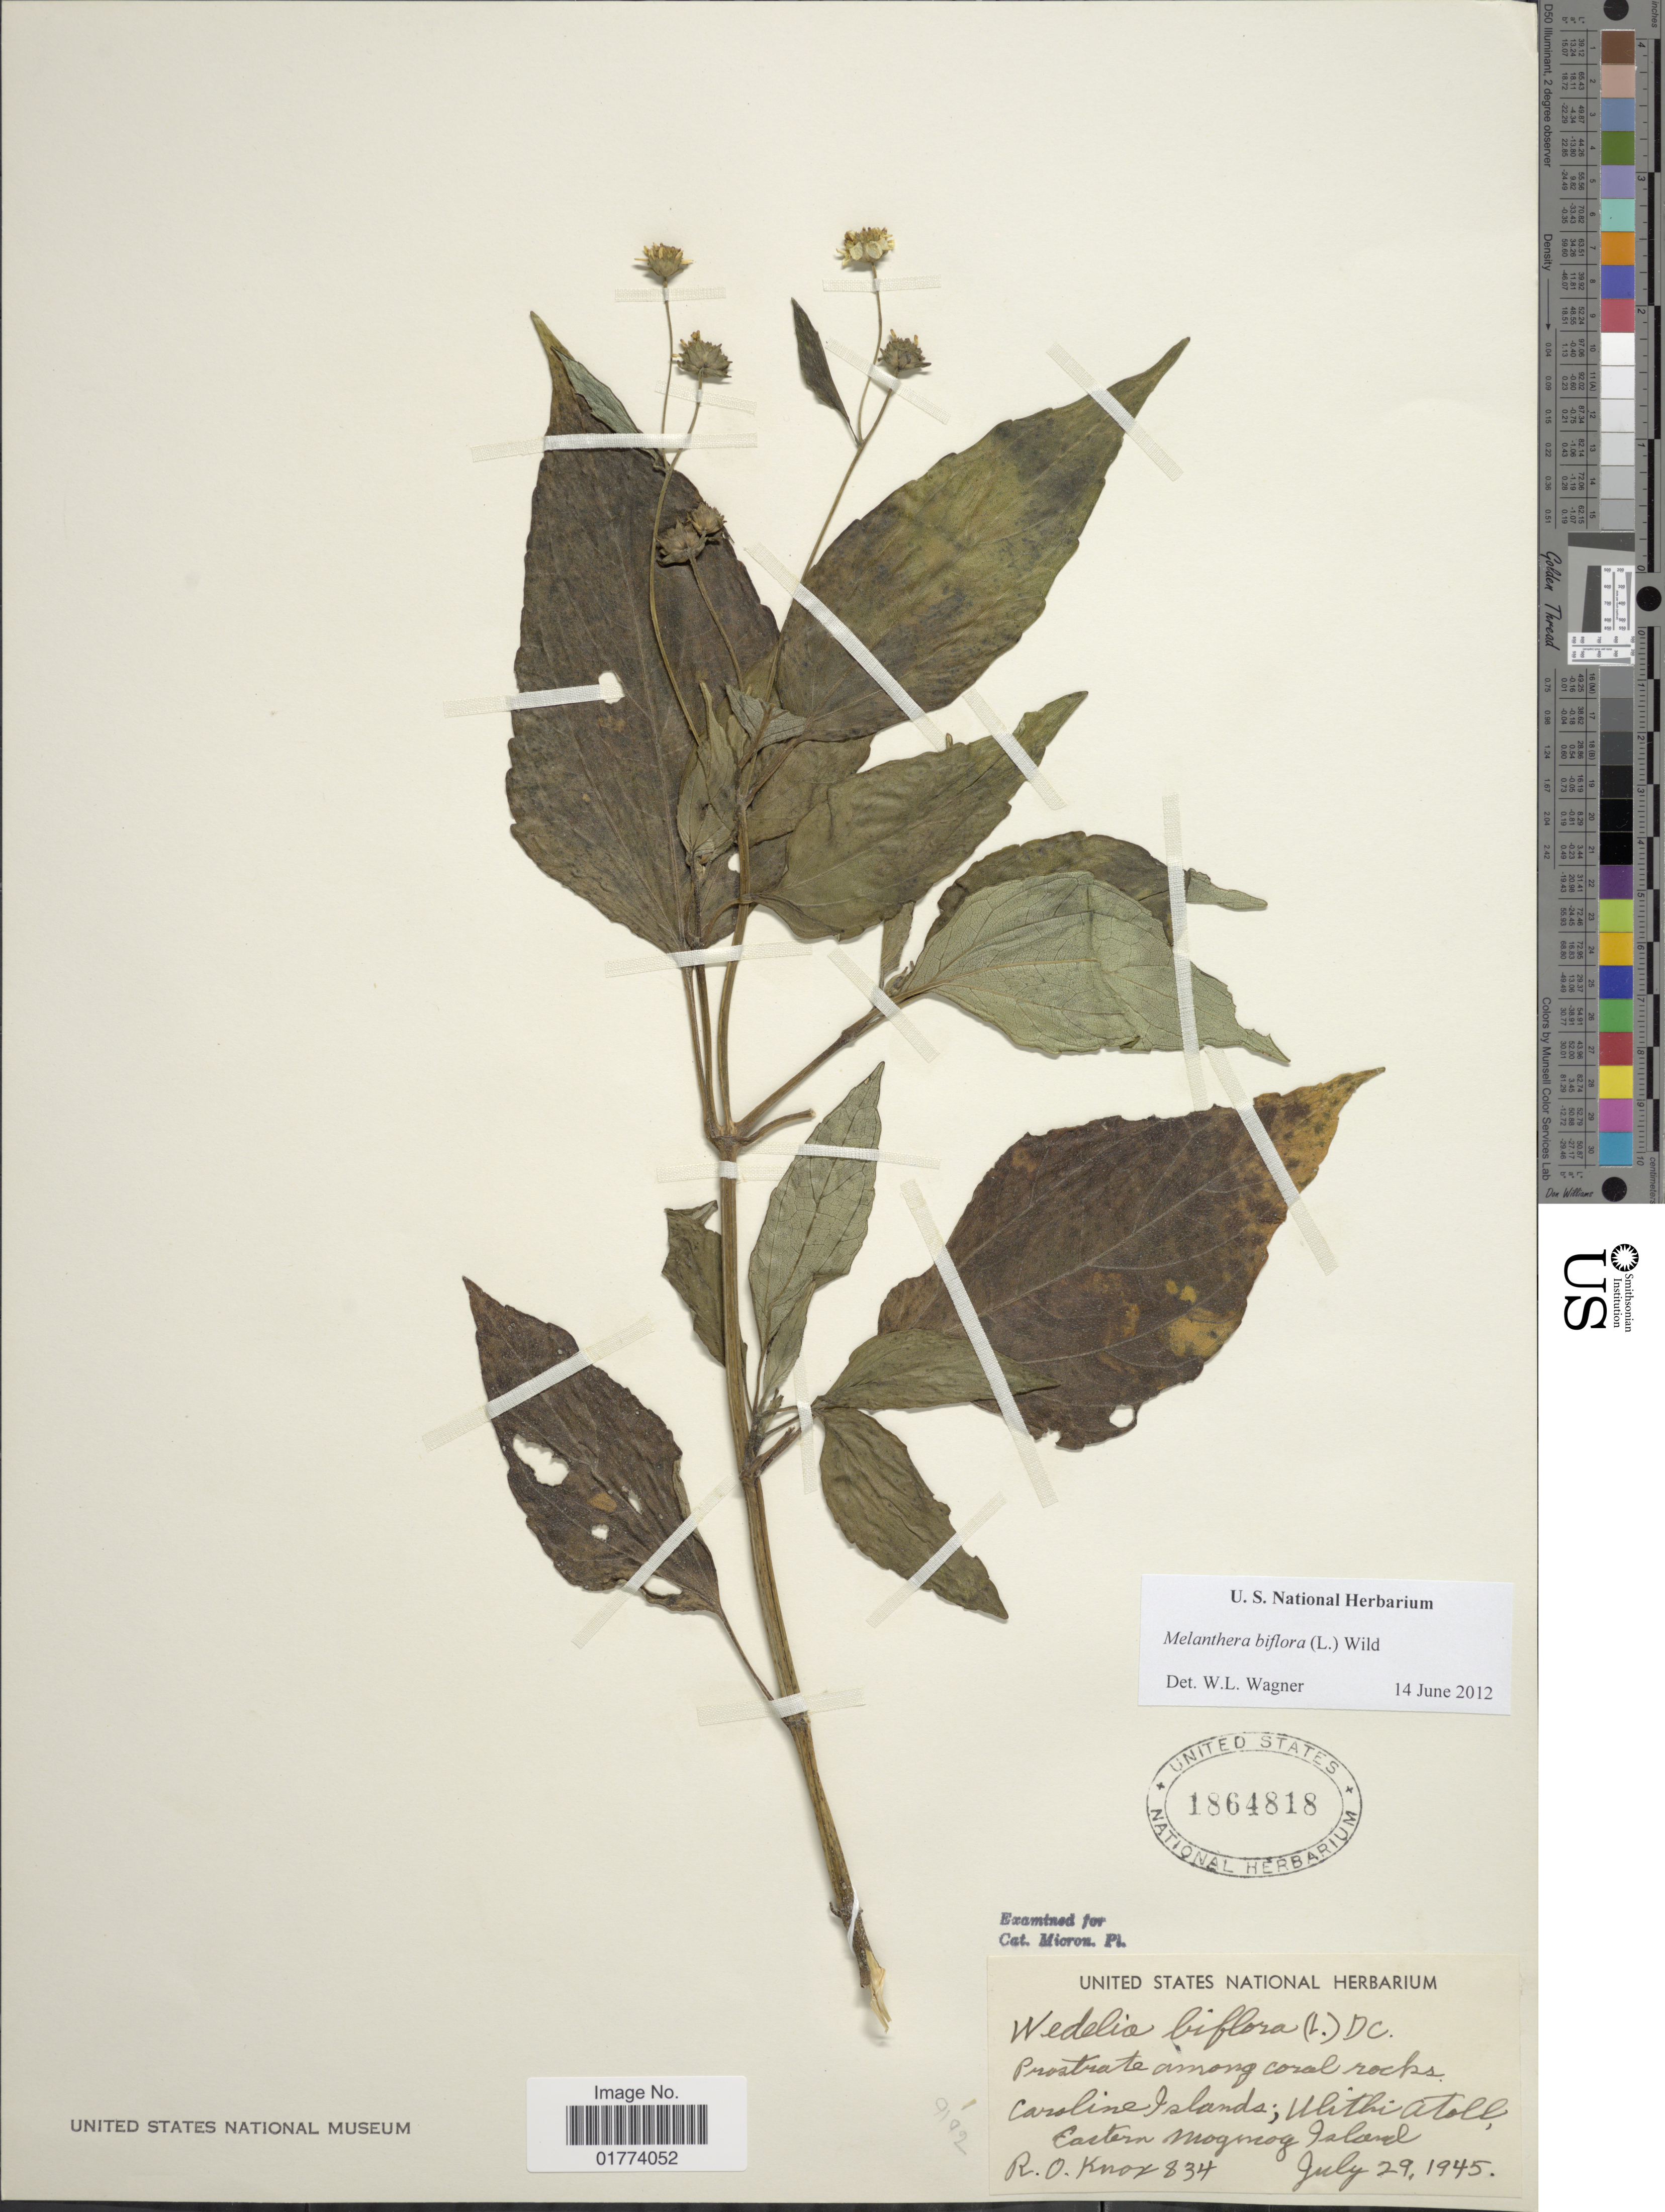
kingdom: Plantae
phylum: Tracheophyta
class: Magnoliopsida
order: Asterales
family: Asteraceae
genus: Wollastonia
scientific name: Wollastonia biflora var. biflora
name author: (L.) DC.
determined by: Wagner, W. L., (BOT), Smithsonian Institution - National Museum of Natural History (UNITED STATES)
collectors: R. O. Knox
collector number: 834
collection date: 1945-07-29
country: Micronesia, Federated States of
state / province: Yap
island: Ulithi Atoll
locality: Caroline Islands, Ulithi Atoll, Eastern Mogmog Island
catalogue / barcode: US 1864818